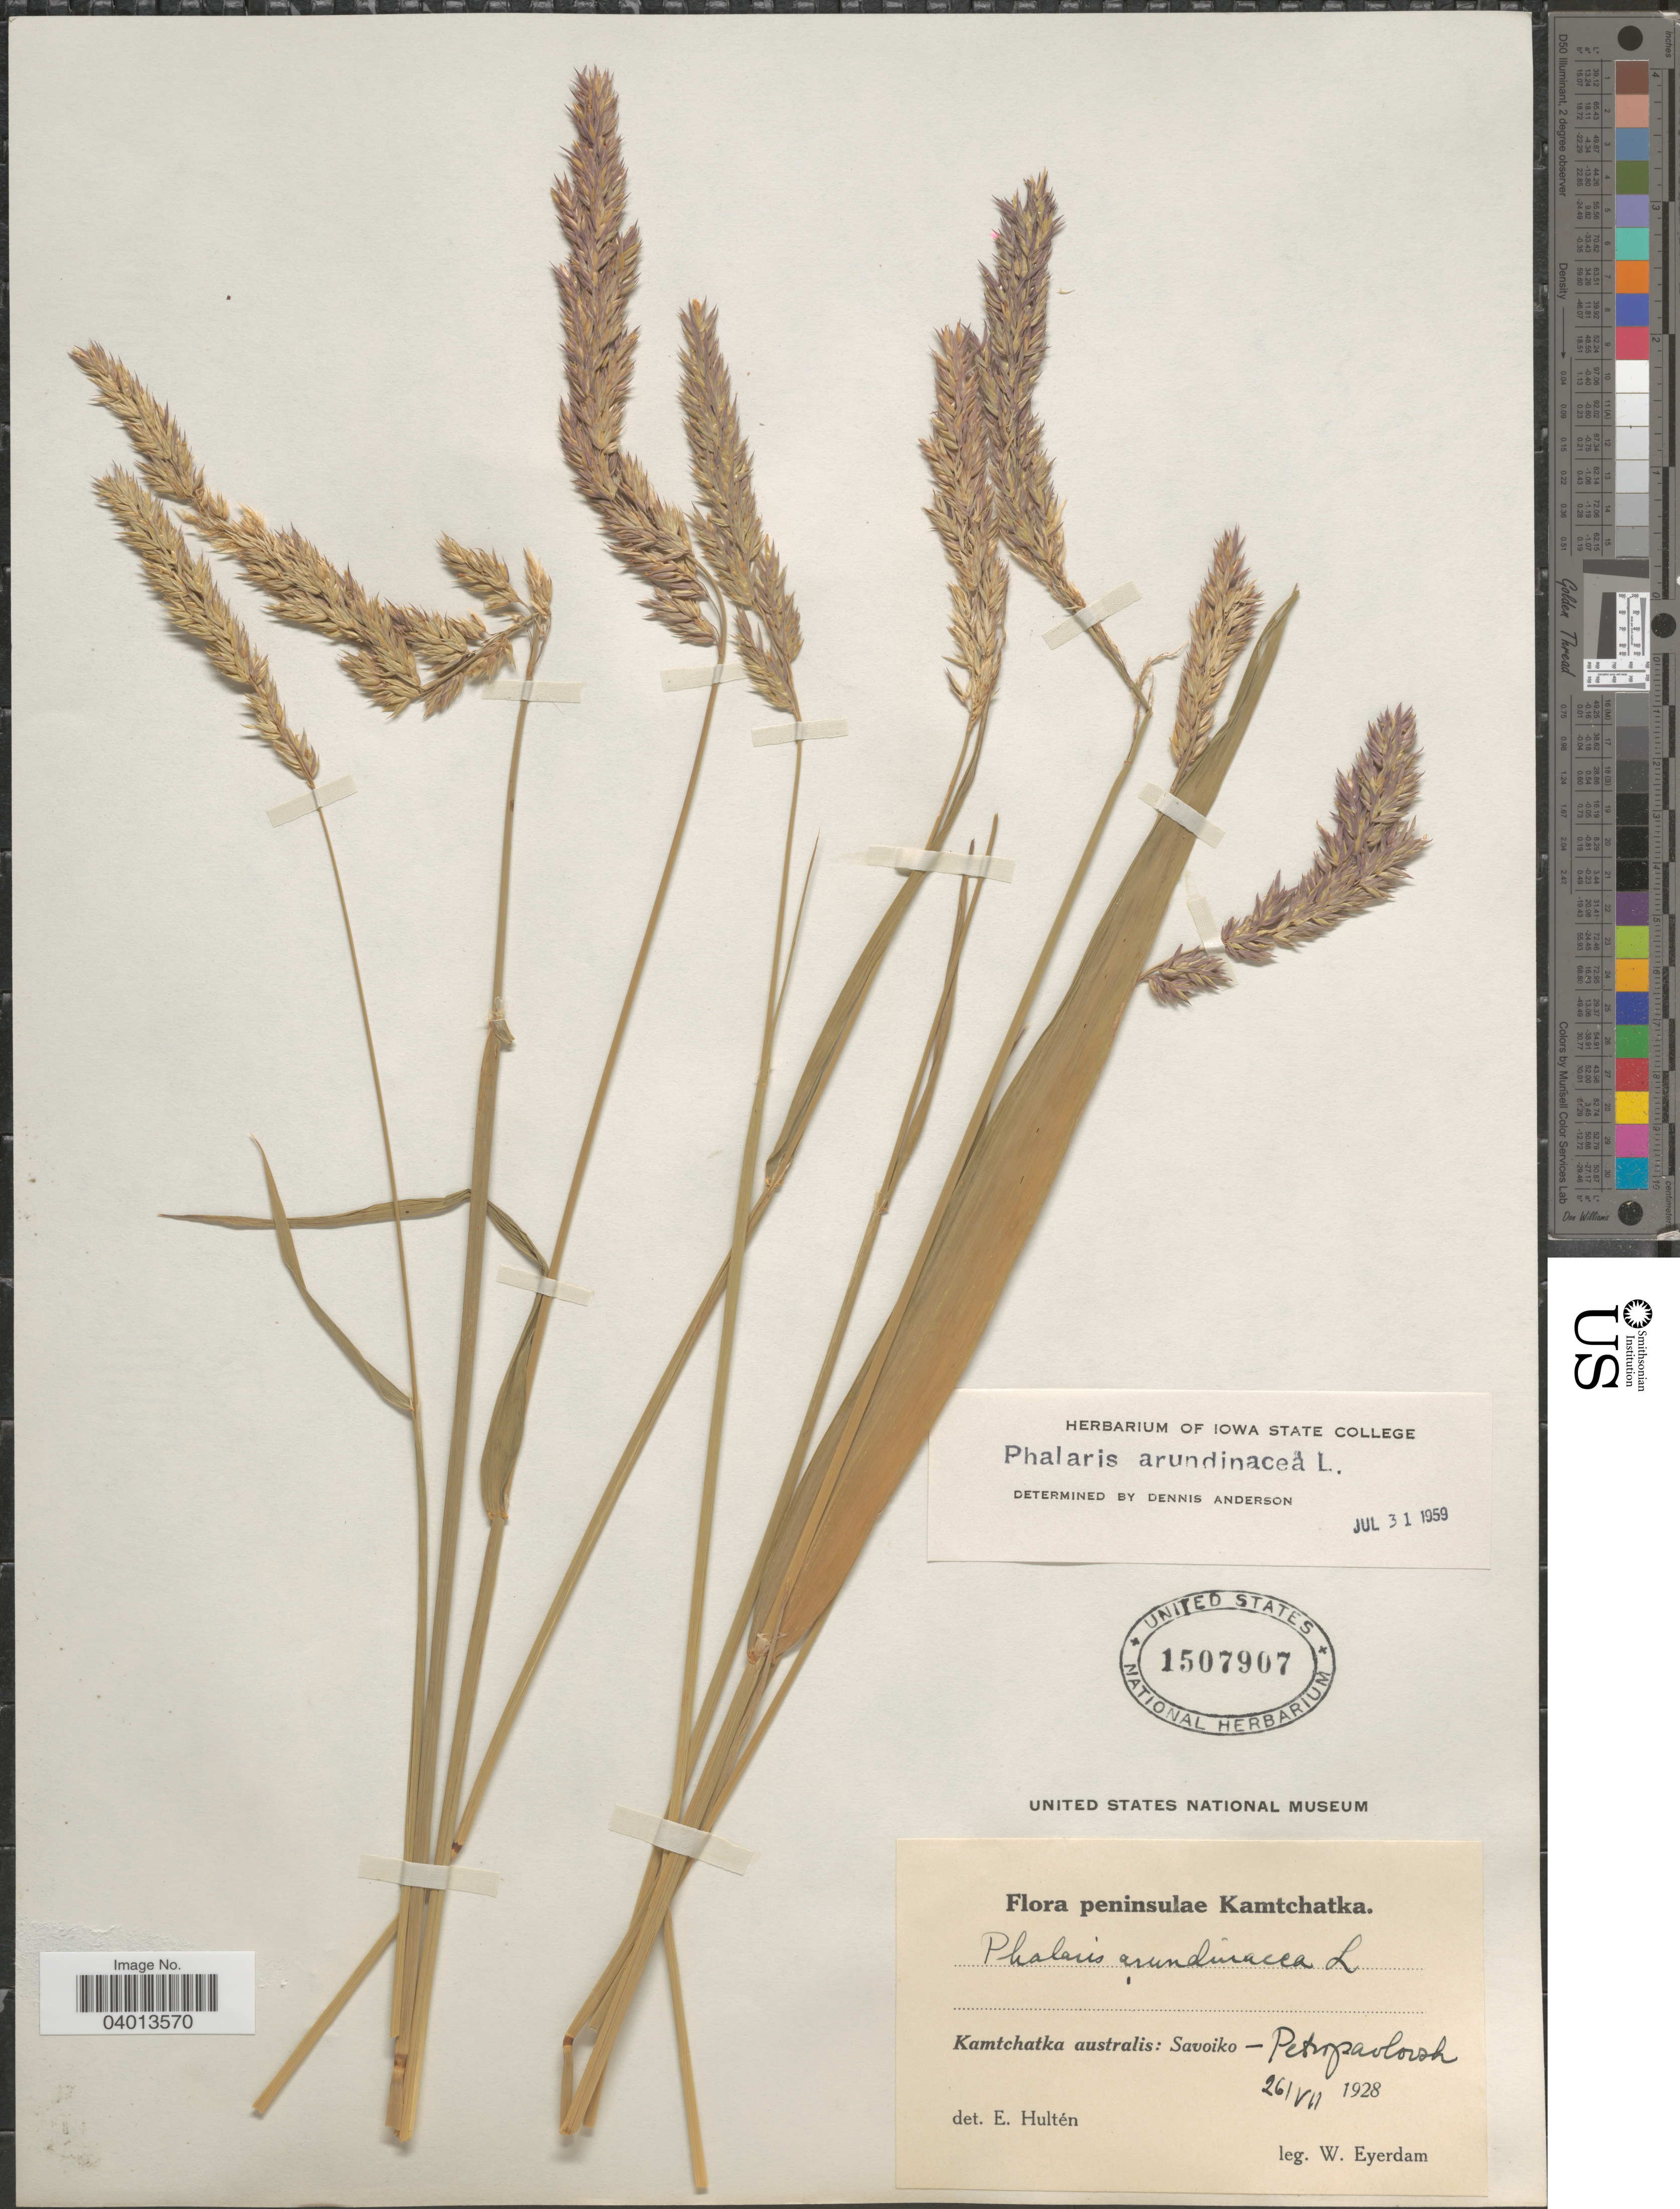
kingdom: Plantae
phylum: Tracheophyta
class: Liliopsida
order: Poales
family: Poaceae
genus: Phalaris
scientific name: Phalaris arundinacea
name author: L.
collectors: W. J. Eyerdam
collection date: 1928-07-26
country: Russian Federation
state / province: Kamchatka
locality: Peninsulae Kamtchatka. Kamtchatka australis: Savoiko - Petropavlovsk.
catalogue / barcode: US 1507907